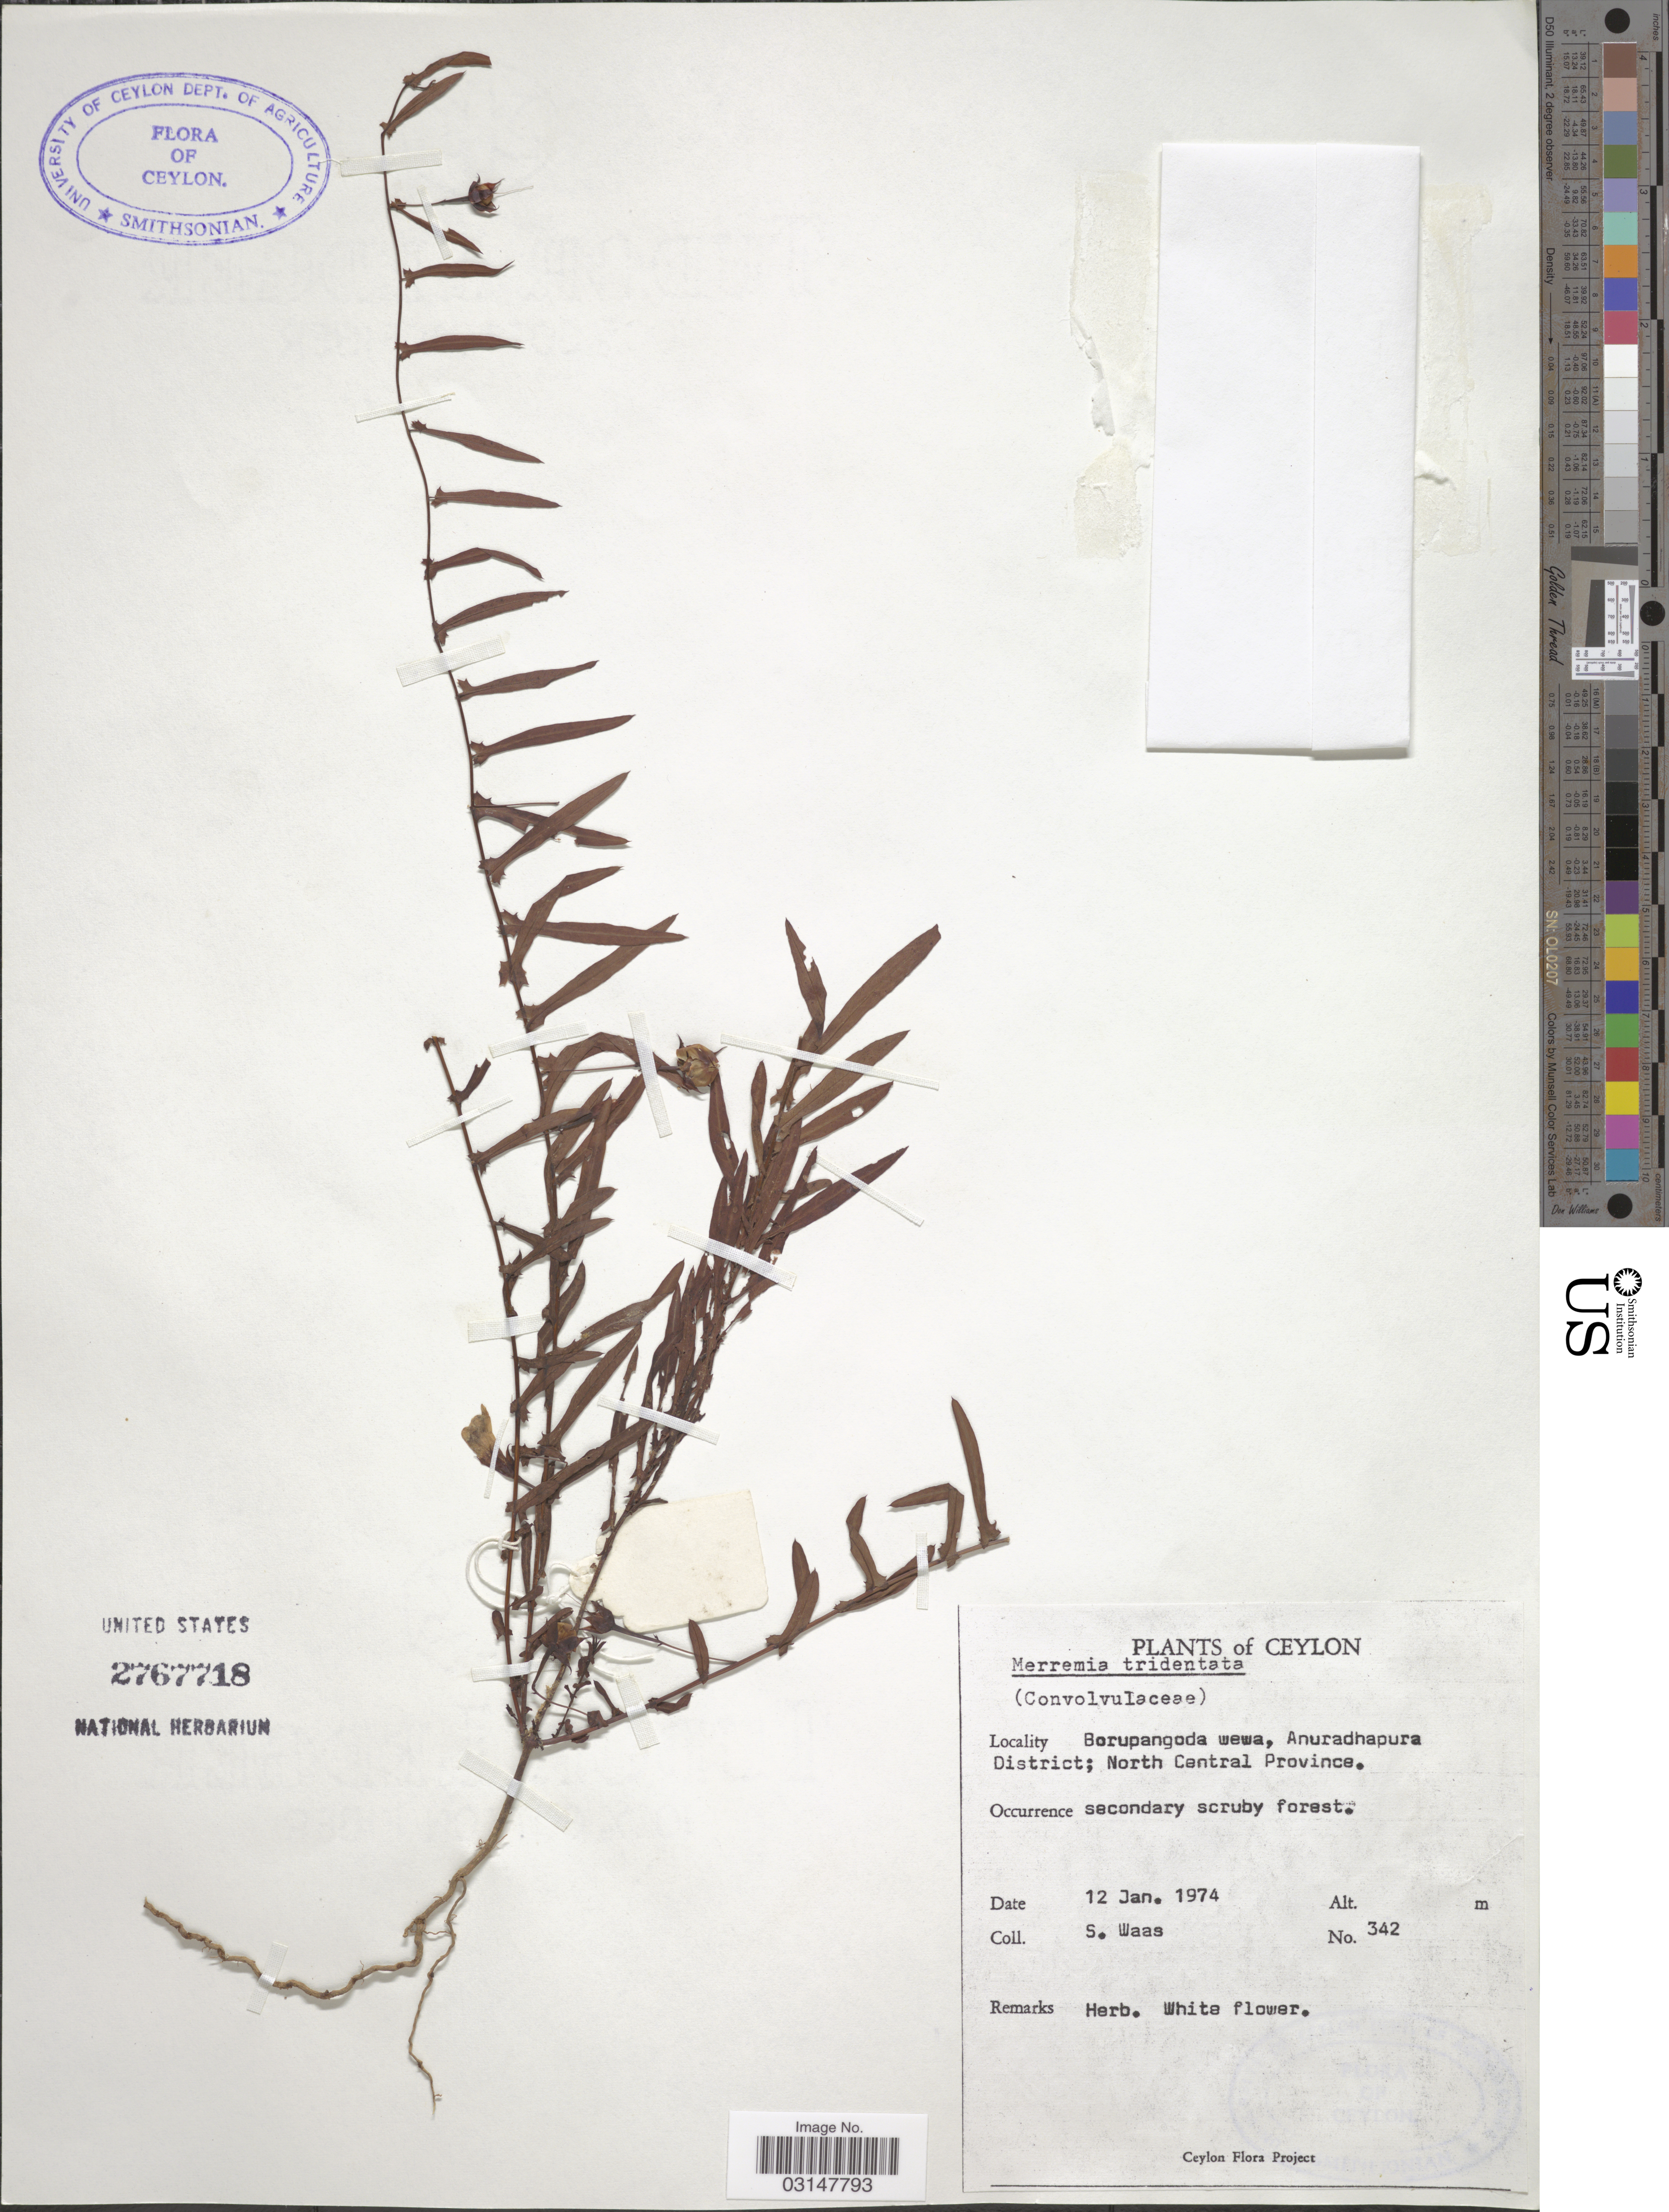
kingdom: Plantae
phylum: Tracheophyta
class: Magnoliopsida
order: Solanales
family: Convolvulaceae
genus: Xenostegia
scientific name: Xenostegia tridentata subsp. hastata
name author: (Ooststr.) Parmar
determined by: Strong, Mark T., (BOT), Smithsonian Institution - National Museum of Natural History (UNITED STATES)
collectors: S. Waas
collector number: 342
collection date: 1974-01-12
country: Sri Lanka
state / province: North Central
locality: Ceylon. Borupangoda wewa, Anuradhapura District.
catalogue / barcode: US 2767718